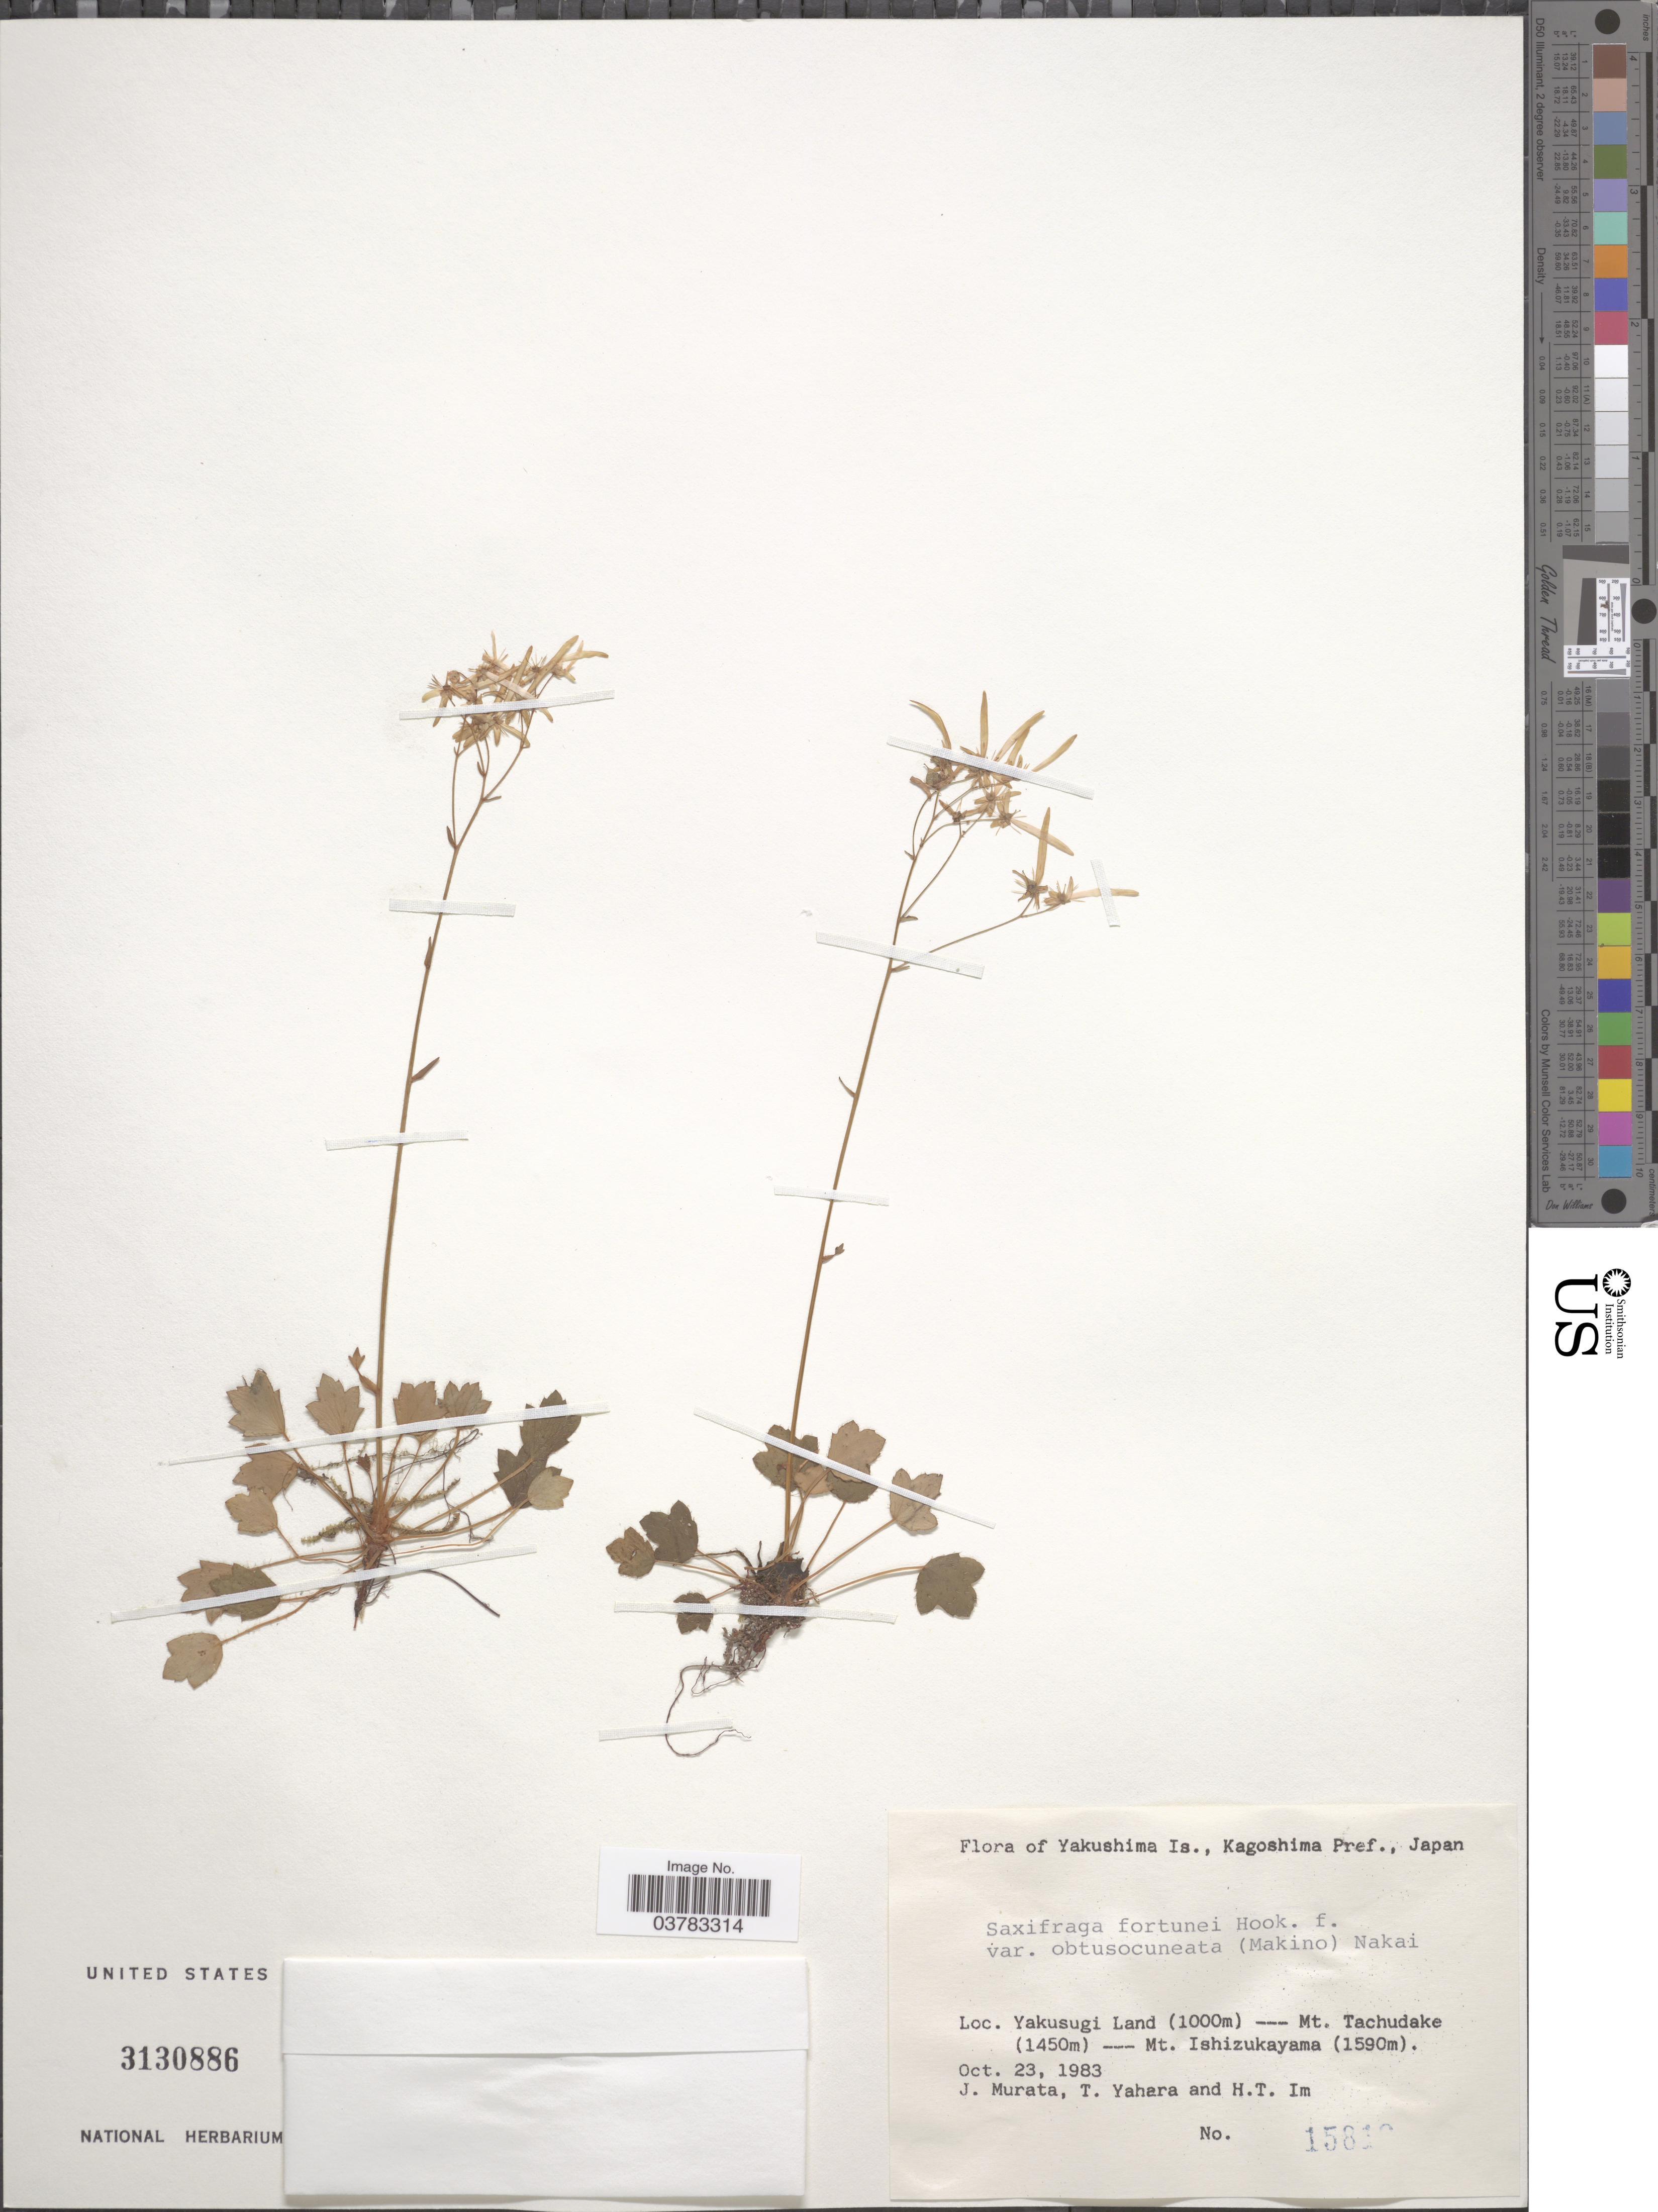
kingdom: Plantae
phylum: Tracheophyta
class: Magnoliopsida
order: Saxifragales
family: Saxifragaceae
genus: Saxifraga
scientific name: Saxifraga fortunei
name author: Hook.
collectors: J. Murata, T. Yahara & H. Im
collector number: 15810*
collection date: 1983-10-23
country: Japan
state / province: Kagosima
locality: Yakushima Is., Kagoshima Pref. Yakusugi Land --- Mt Tachudake --- Mt. Ishizukayama.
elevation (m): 1000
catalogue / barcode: US 3130886